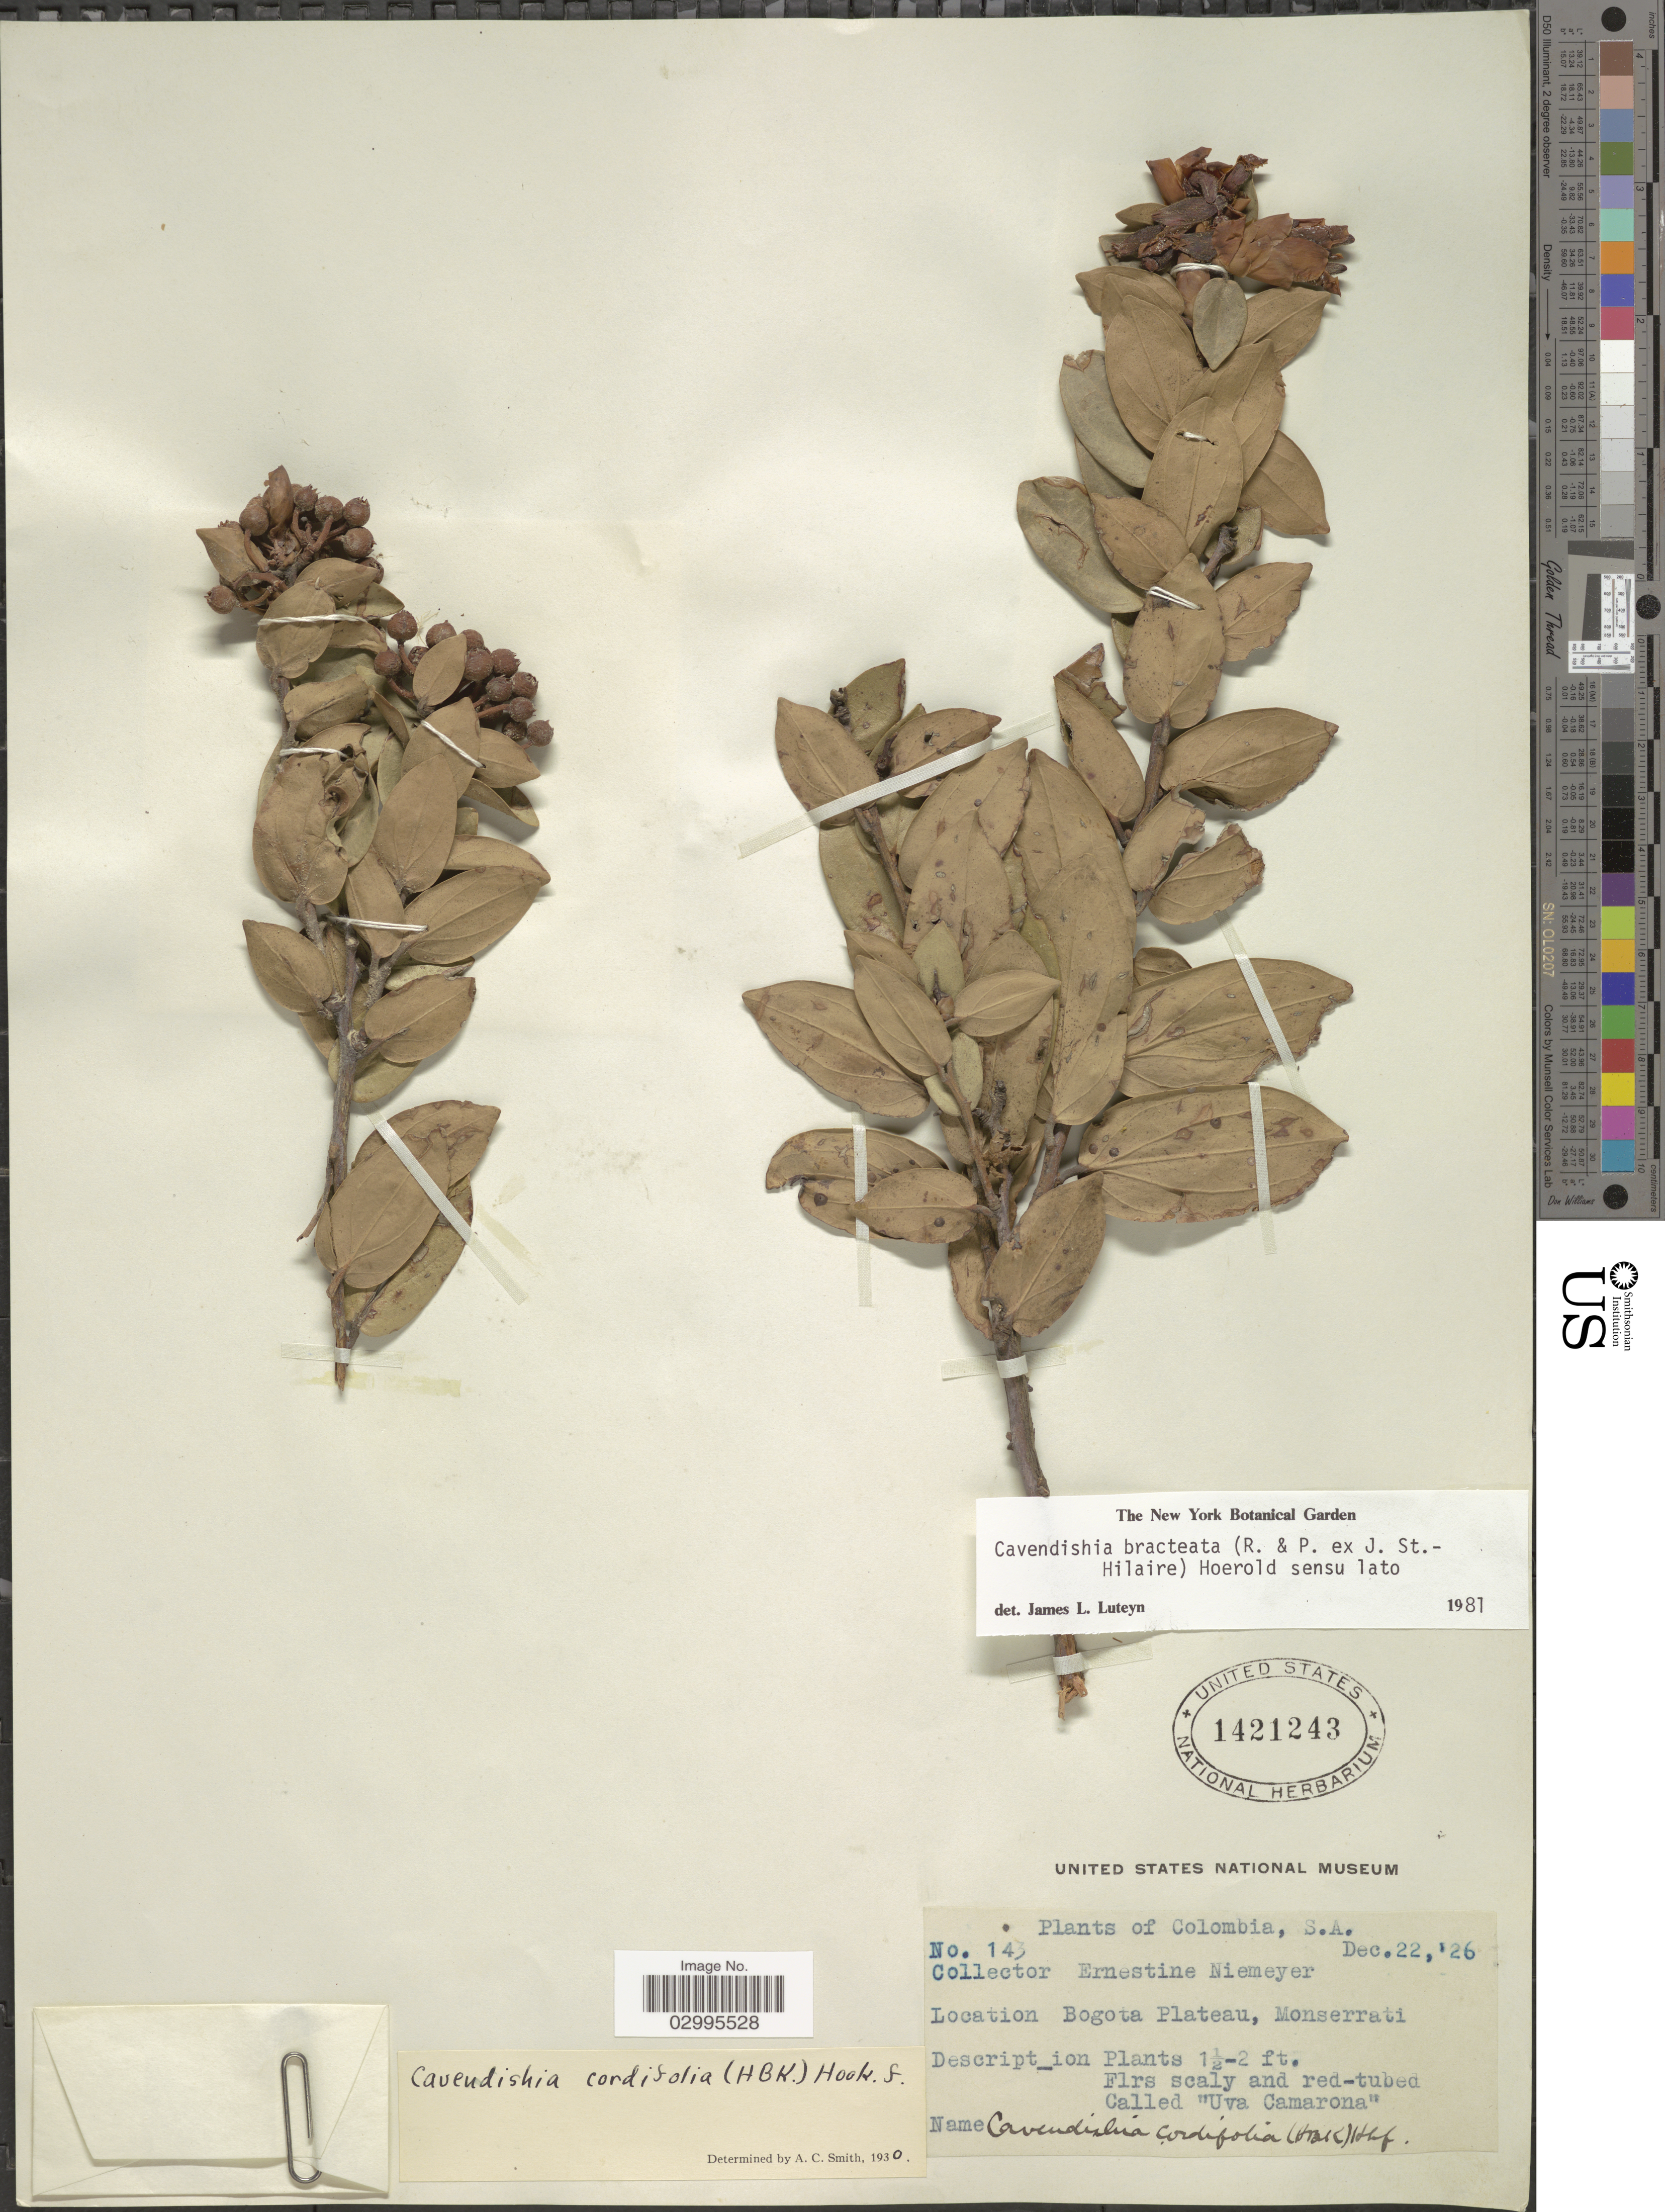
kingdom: Plantae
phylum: Tracheophyta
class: Magnoliopsida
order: Ericales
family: Ericaceae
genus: Cavendishia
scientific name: Cavendishia bracteata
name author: (Ruiz & Pav. ex J. St.-Hil.) Hoerold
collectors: E. H. Niemeyer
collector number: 143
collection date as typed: Transcribed d/m/y: 22/12/26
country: Colombia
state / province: Bogota D.C.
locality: Bogota Plateau, Monserrati.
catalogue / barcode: US 1421243